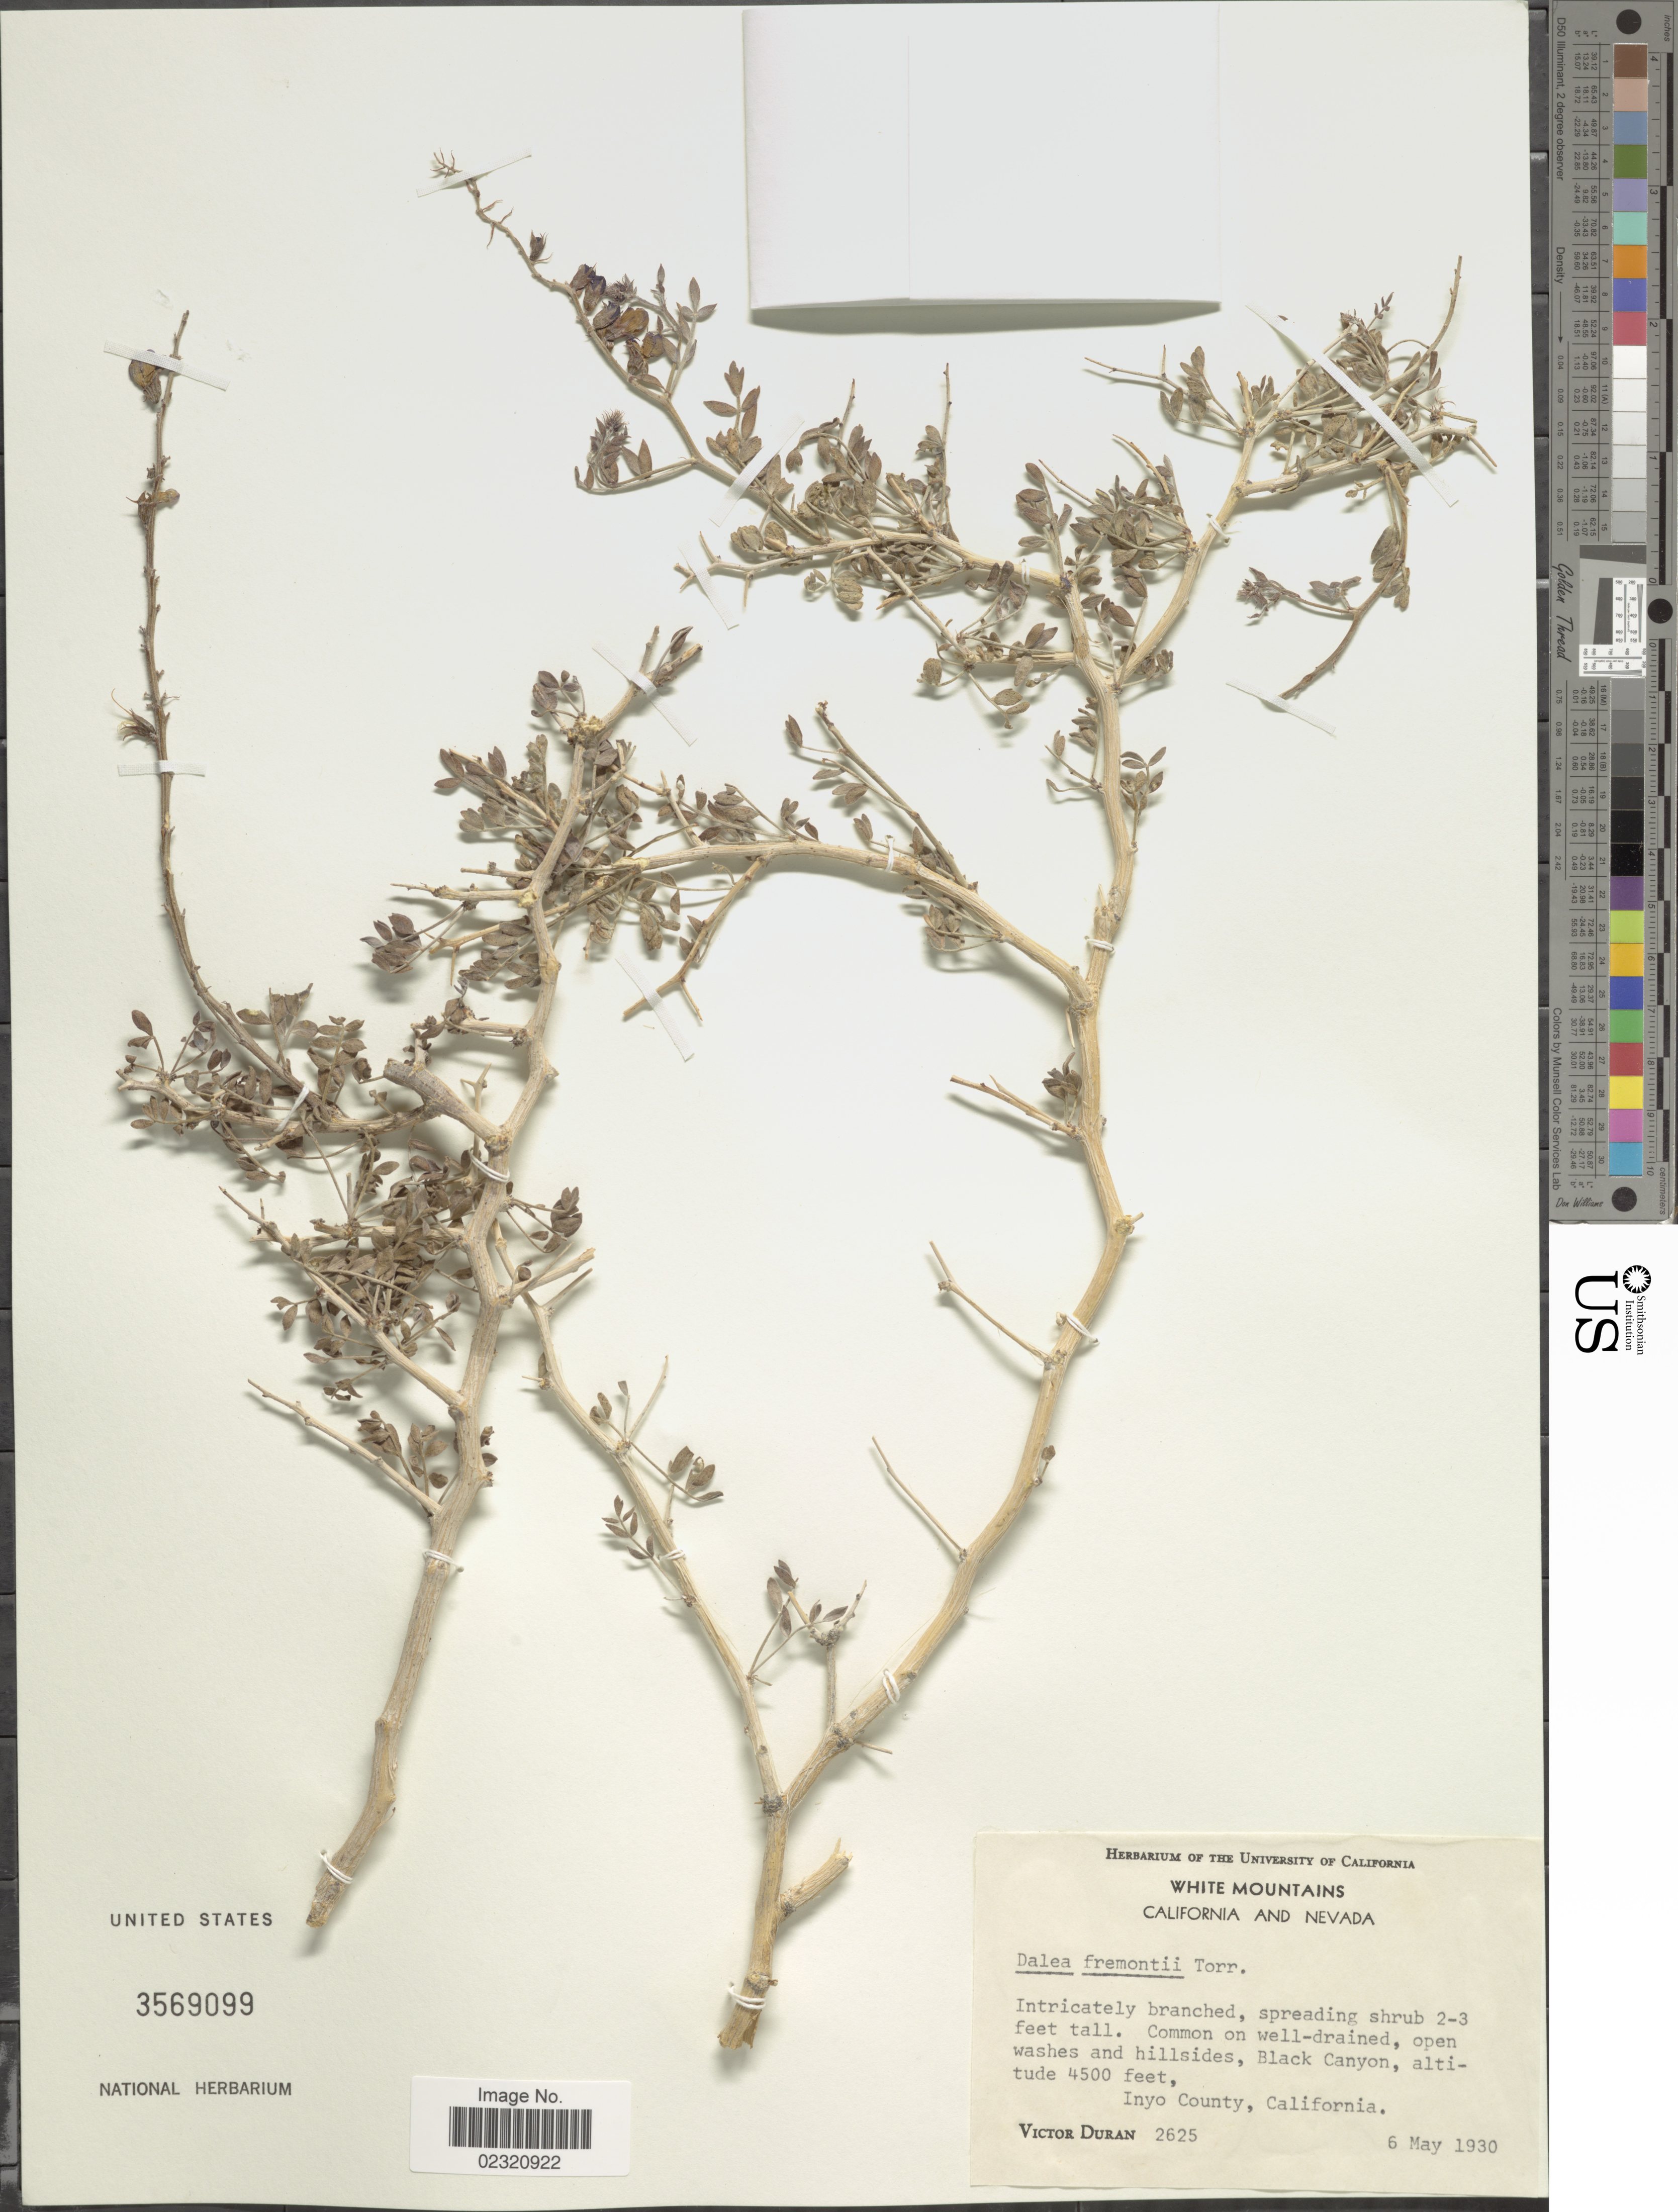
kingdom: Plantae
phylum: Tracheophyta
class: Magnoliopsida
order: Fabales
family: Fabaceae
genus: Psorothamnus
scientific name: Psorothamnus arborescens var. minutifolius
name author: (Parish) Barneby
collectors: V. Duran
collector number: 2625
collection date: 1930-05-06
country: United States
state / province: California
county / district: Inyo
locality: California and Nevada, Black Canyon, Inyo County, California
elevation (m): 1372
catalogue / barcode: US 3569099